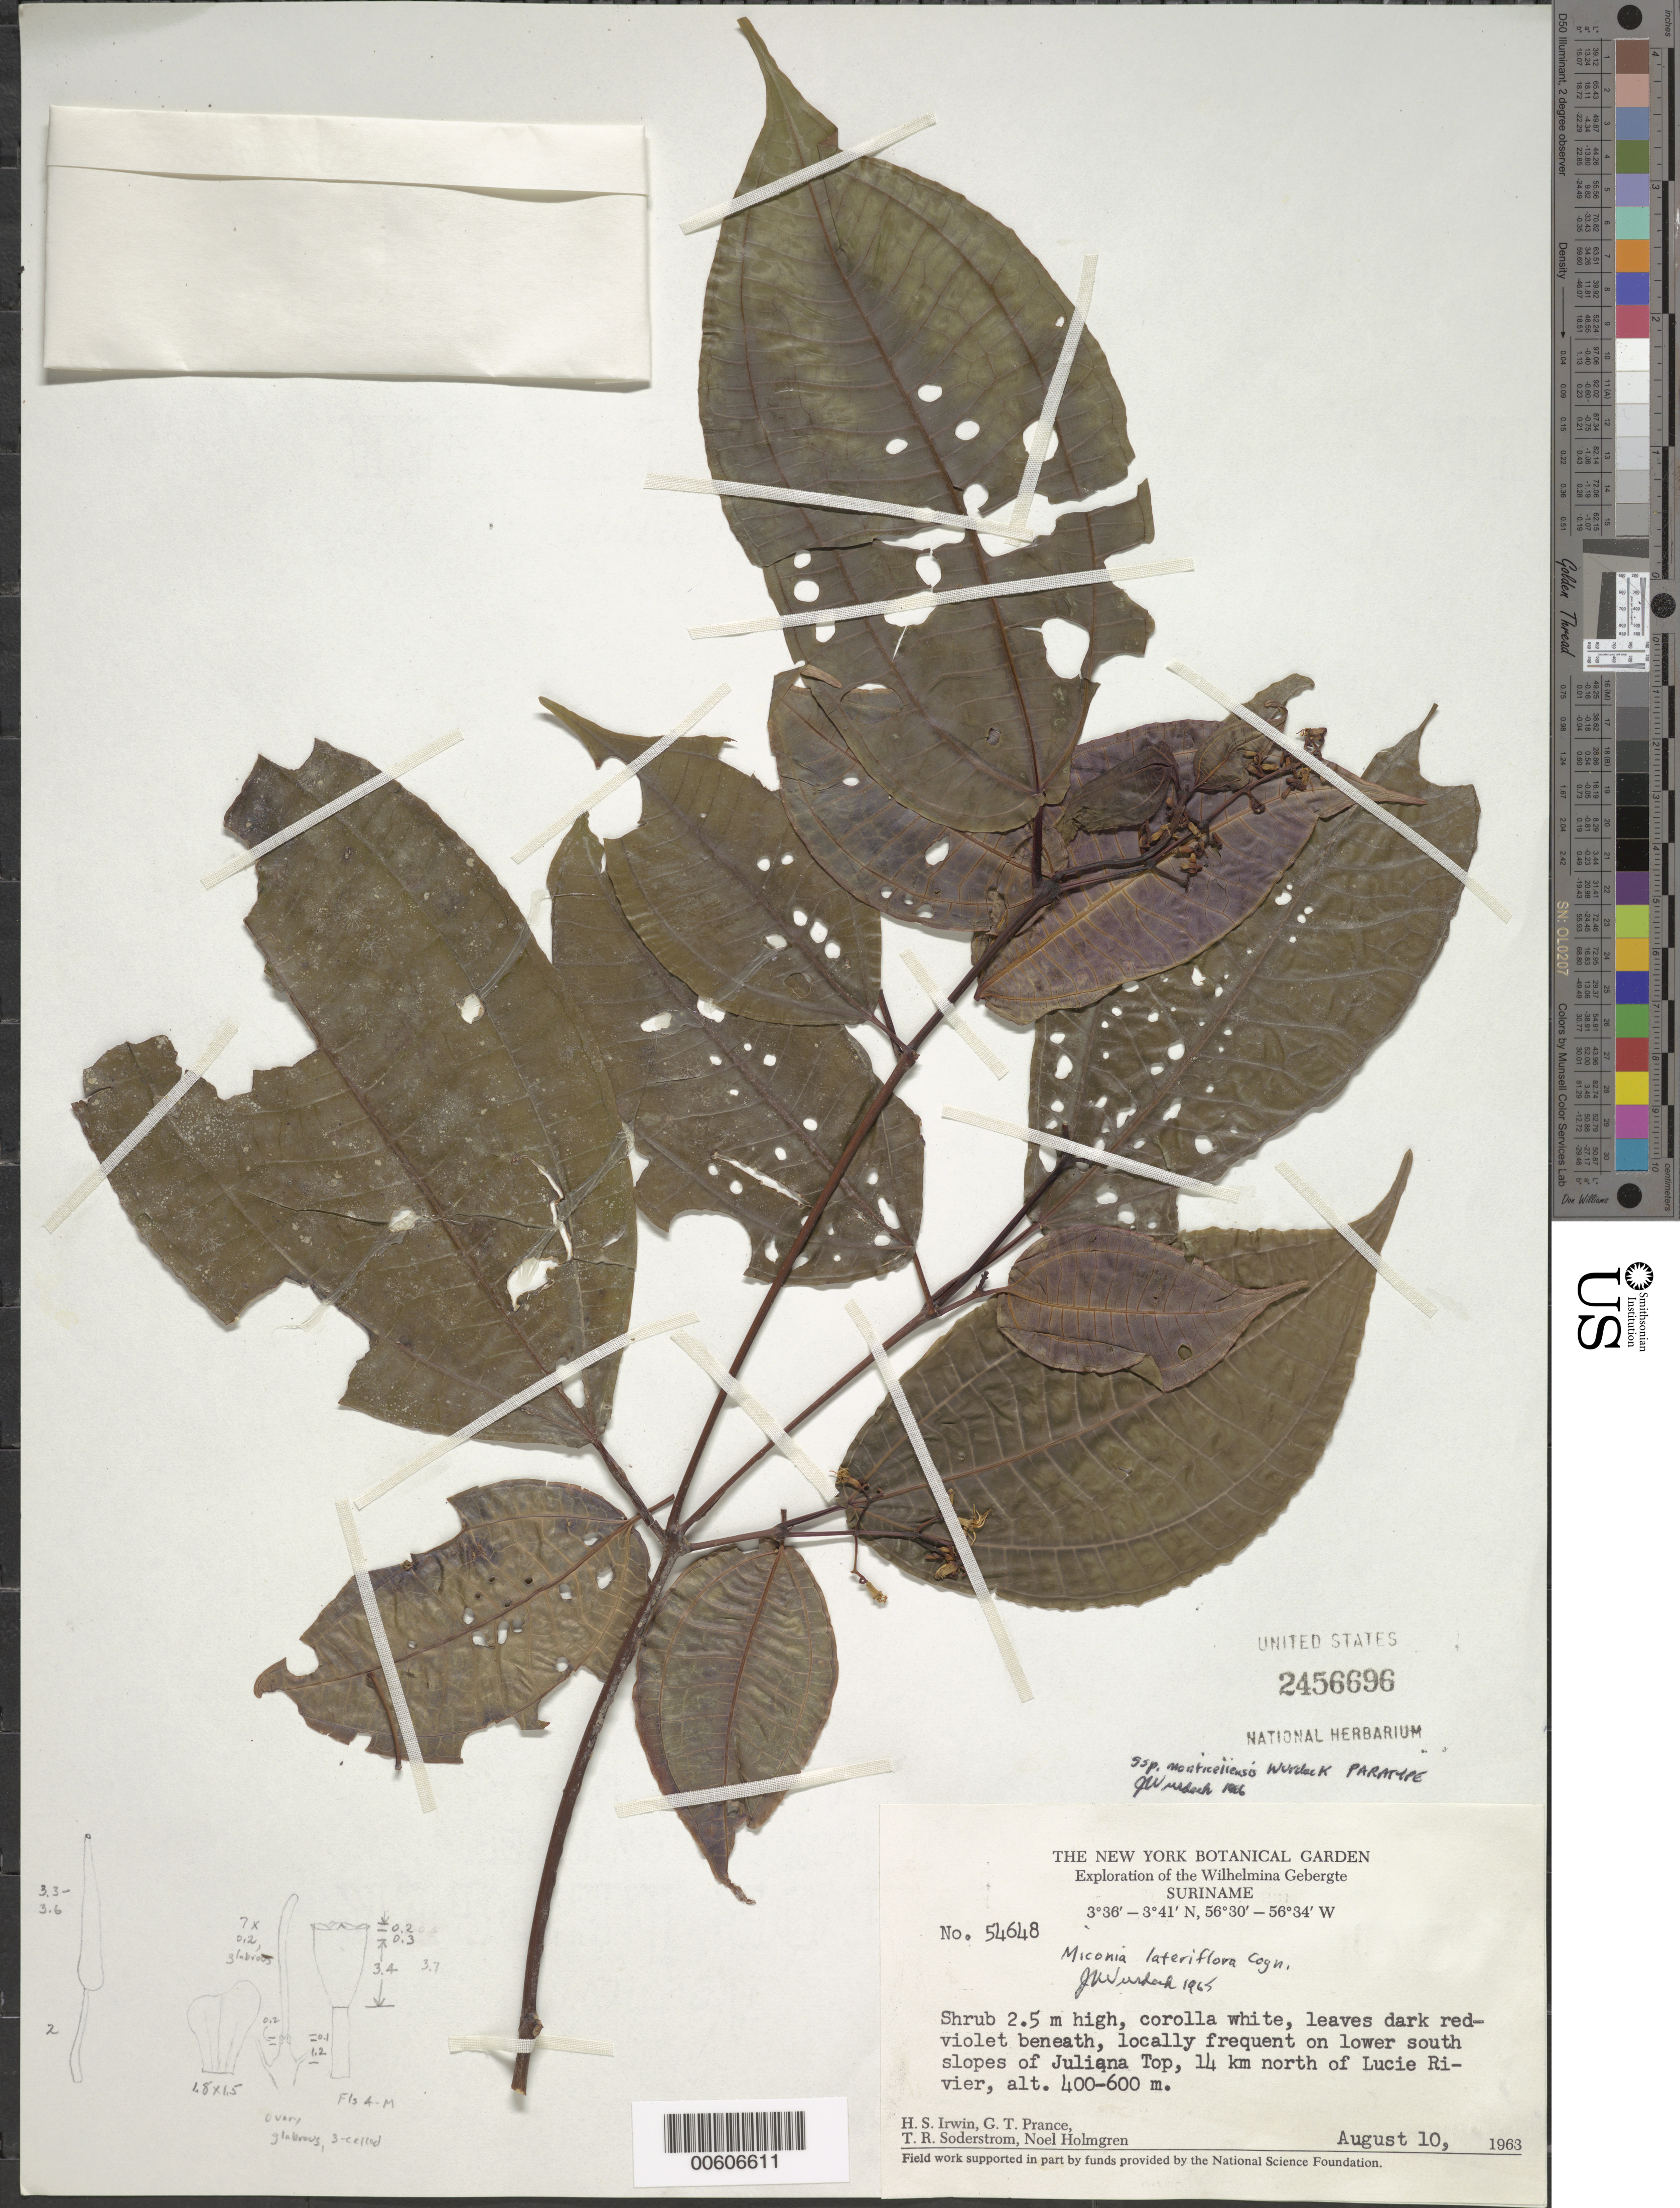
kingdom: Plantae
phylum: Tracheophyta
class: Magnoliopsida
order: Myrtales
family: Melastomataceae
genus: Miconia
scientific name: Miconia lateriflora subsp. monticellensis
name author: Wurdack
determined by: Wurdack, John J., (US), US (UNITED STATES)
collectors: H. Irwin, G. T. Prance, T. R. Soderstrom & N. H. Holmgren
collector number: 54648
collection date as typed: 10-Aug-63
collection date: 1963-08-10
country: Suriname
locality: Wilhelminagebergte (Wilhelmina Mts.), Juliana Top, 14 km N of Lucie R.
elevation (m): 400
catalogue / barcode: US 2456696